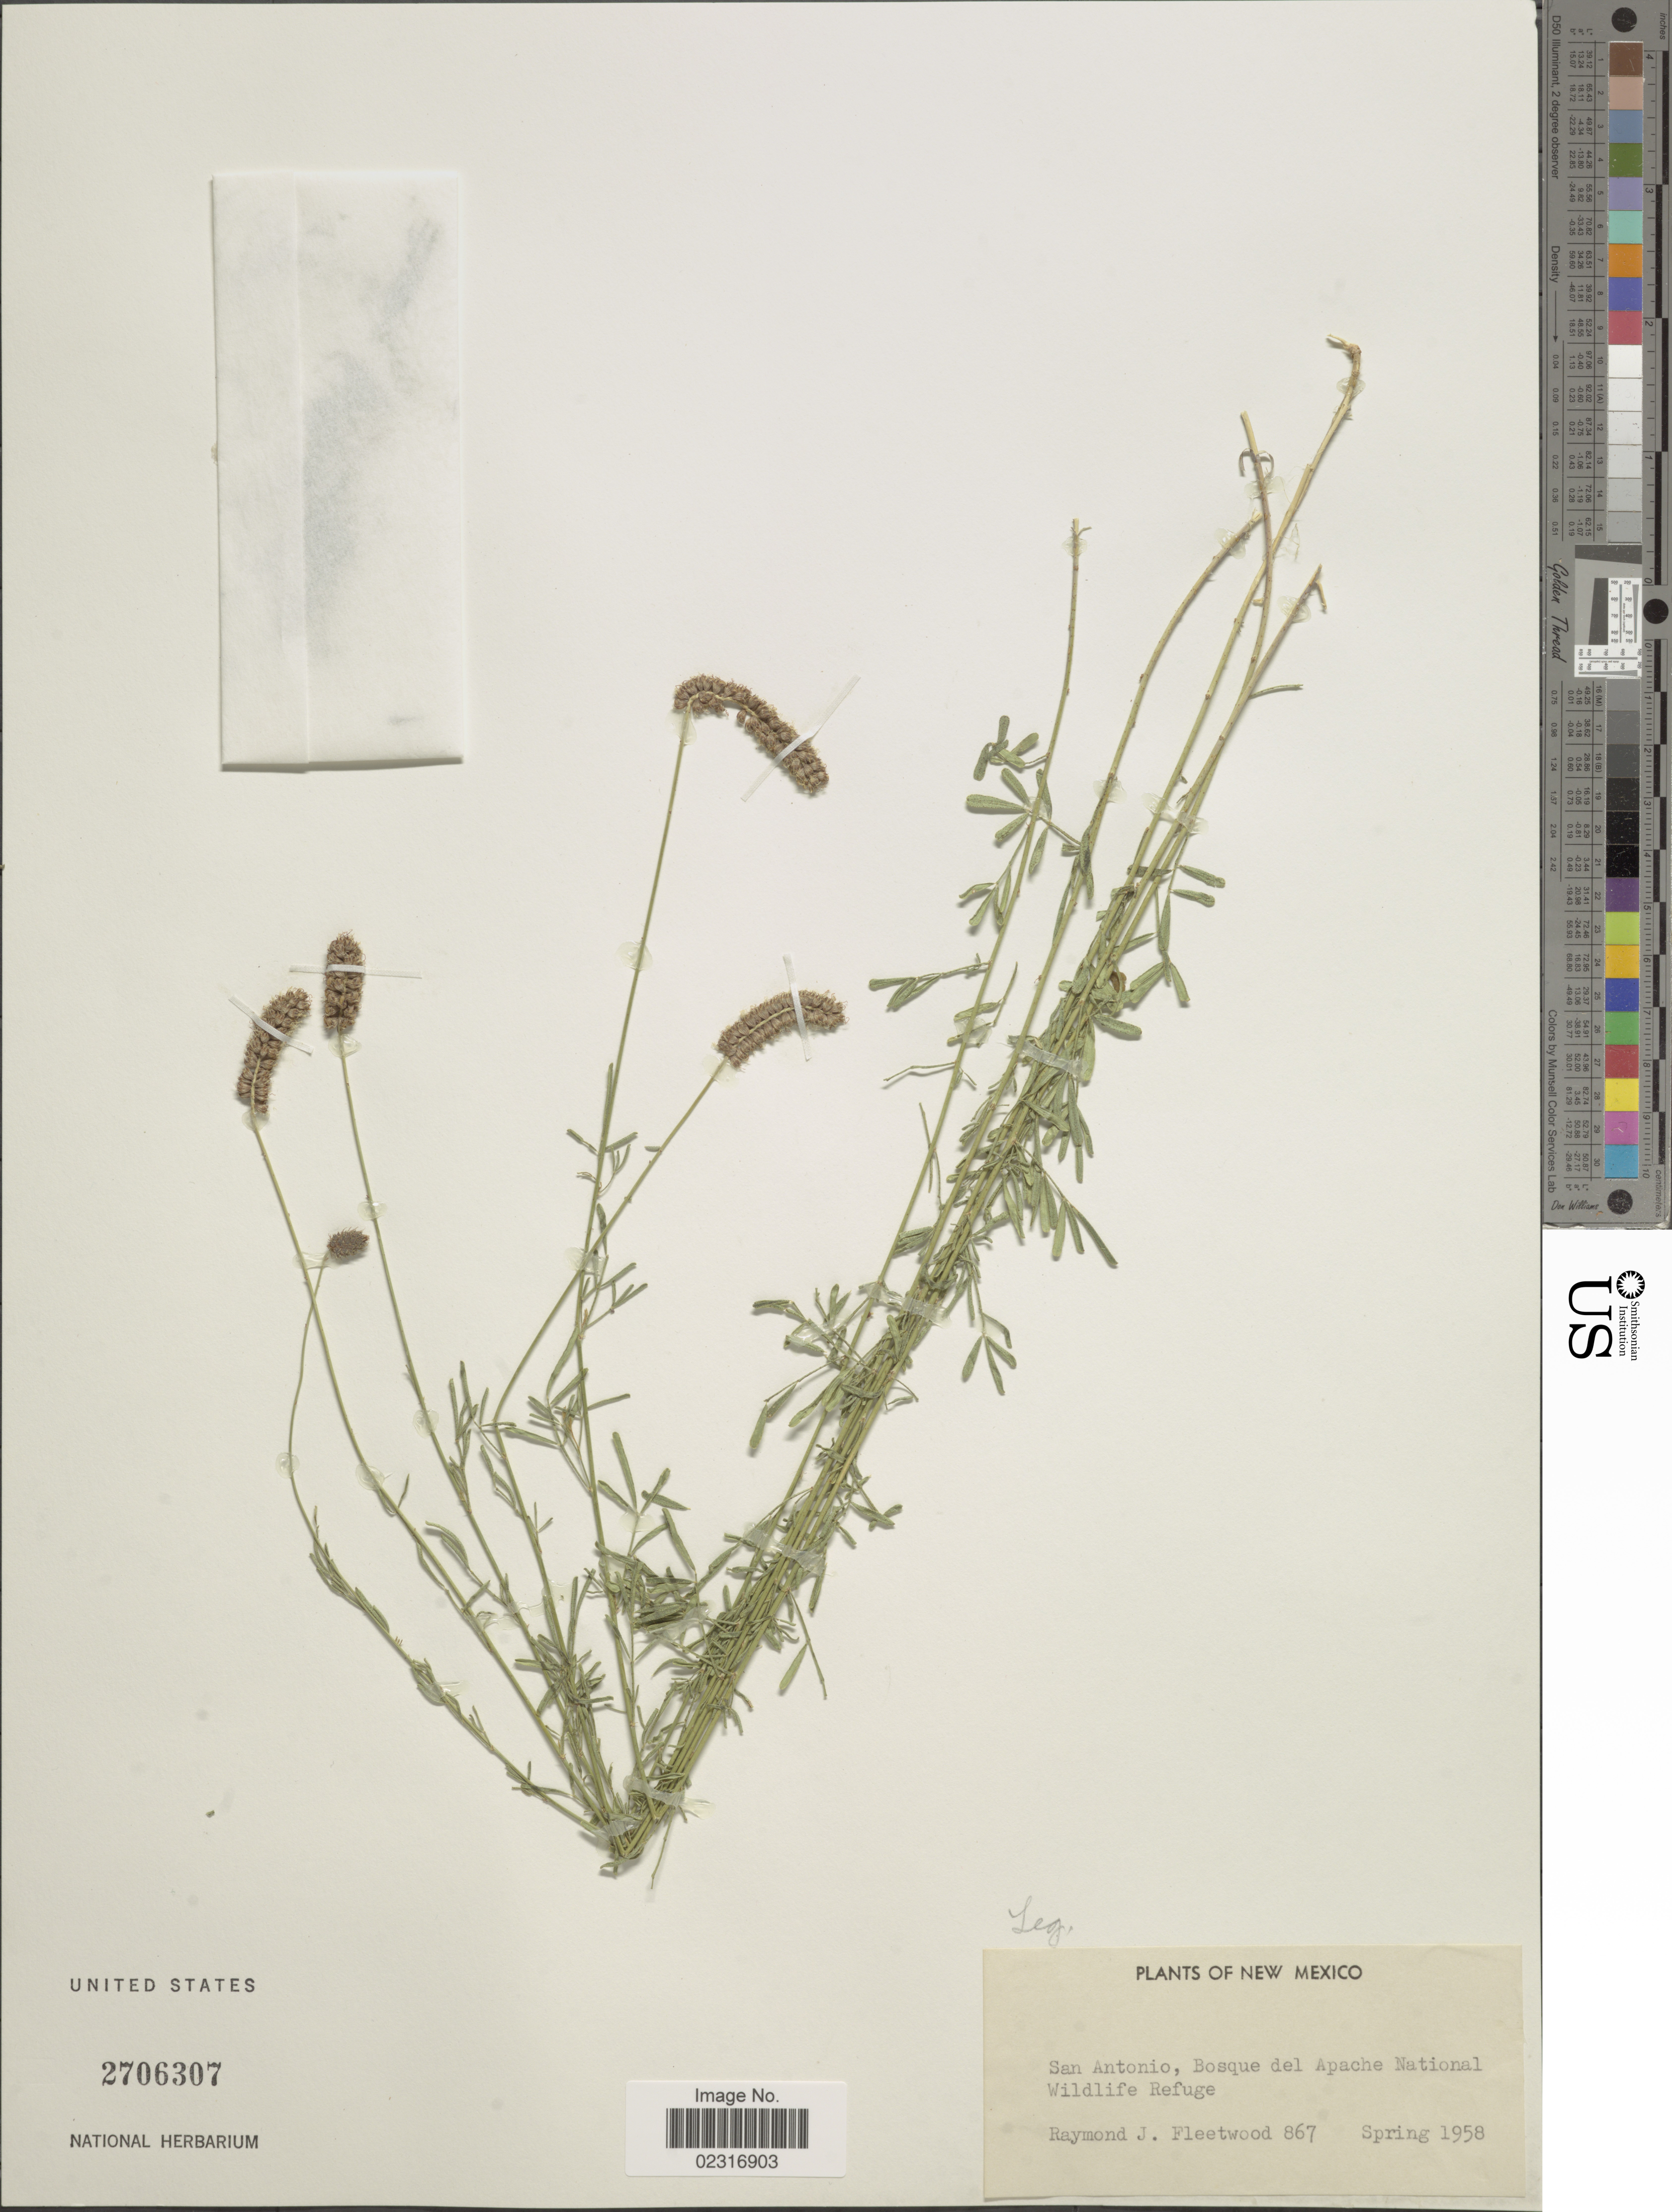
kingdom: Plantae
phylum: Tracheophyta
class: Magnoliopsida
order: Fabales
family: Fabaceae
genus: Dalea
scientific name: Dalea candida var. oligophylla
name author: (Torr) Shinners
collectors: R. J. Fleetwood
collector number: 867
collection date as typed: spring 1958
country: United States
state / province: New Mexico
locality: San Antonio, Bosque del Apache National Wildlife Refuge.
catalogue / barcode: US 2706307